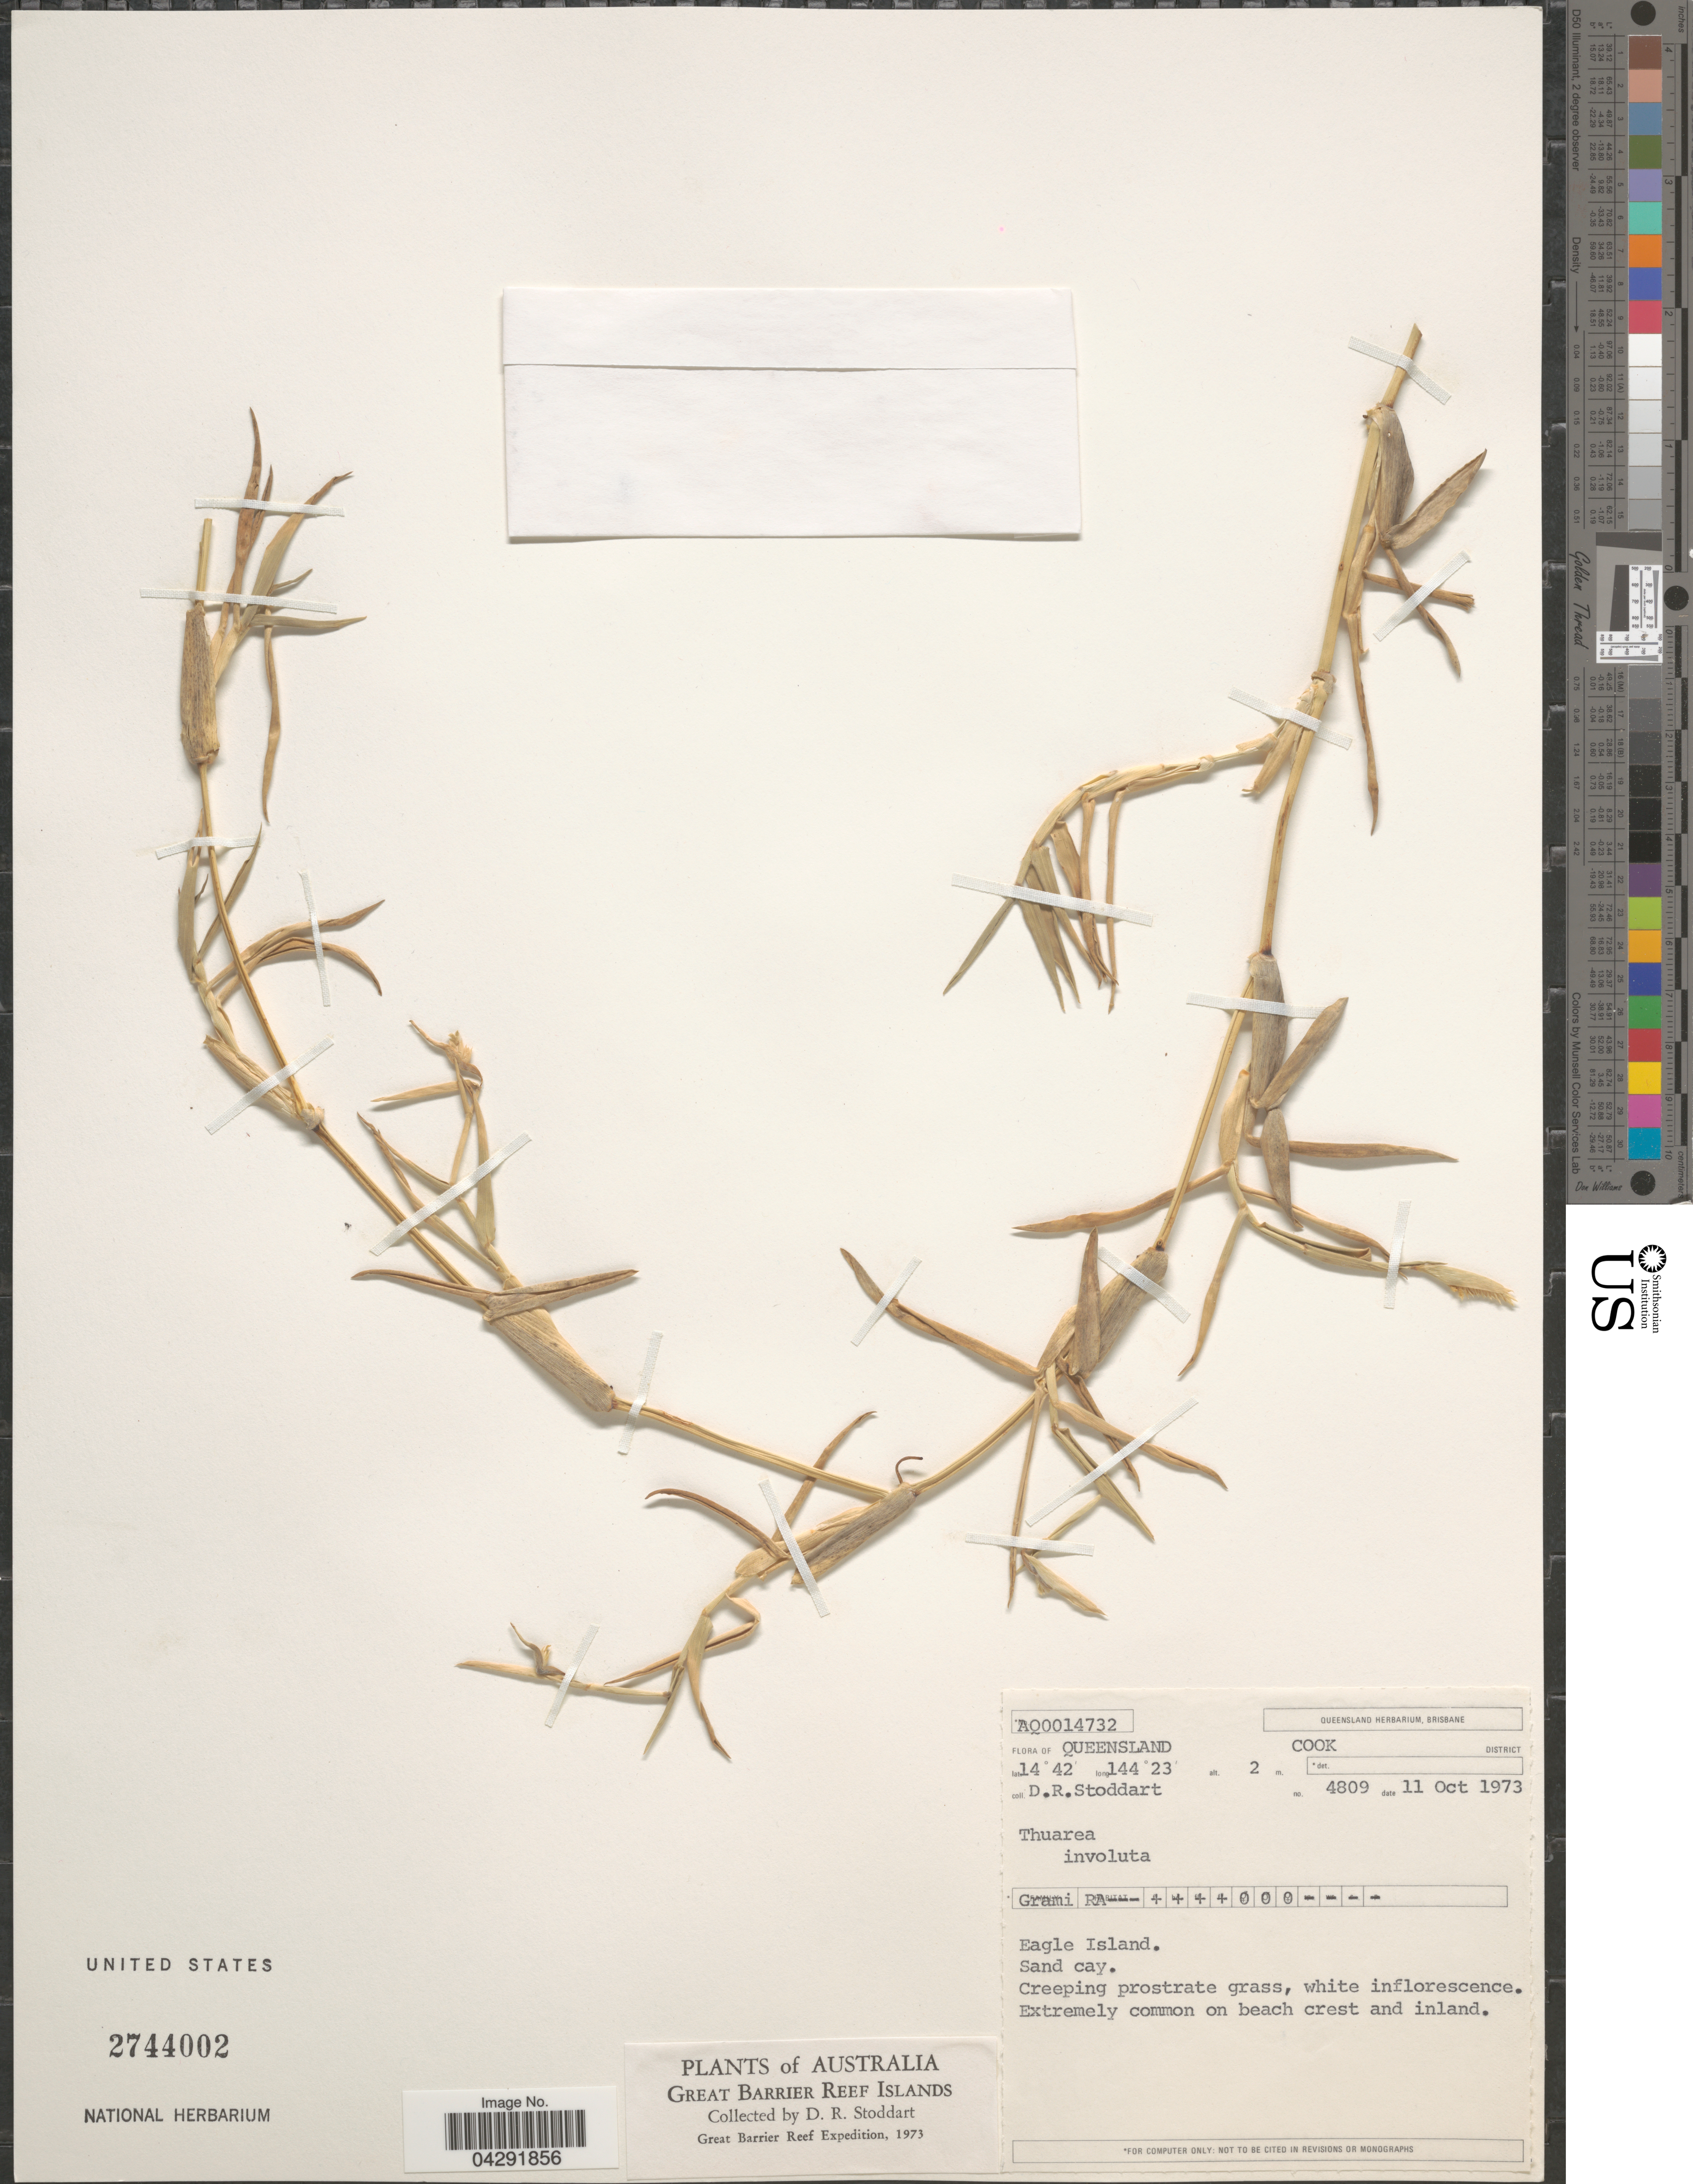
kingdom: Plantae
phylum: Tracheophyta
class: Liliopsida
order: Poales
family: Poaceae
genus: Thuarea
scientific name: Thuarea involuta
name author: (G. Forst.) R. Br. ex Sm.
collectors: D. R. Stoddart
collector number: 4809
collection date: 1973-10-11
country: Australia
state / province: Queensland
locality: Cook District. Eagle Island. Extremely common on beach crest and inland. Great Barrier Reef Islands. Great Barrier Reef Expedition, 1973.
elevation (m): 2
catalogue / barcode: US 2744002